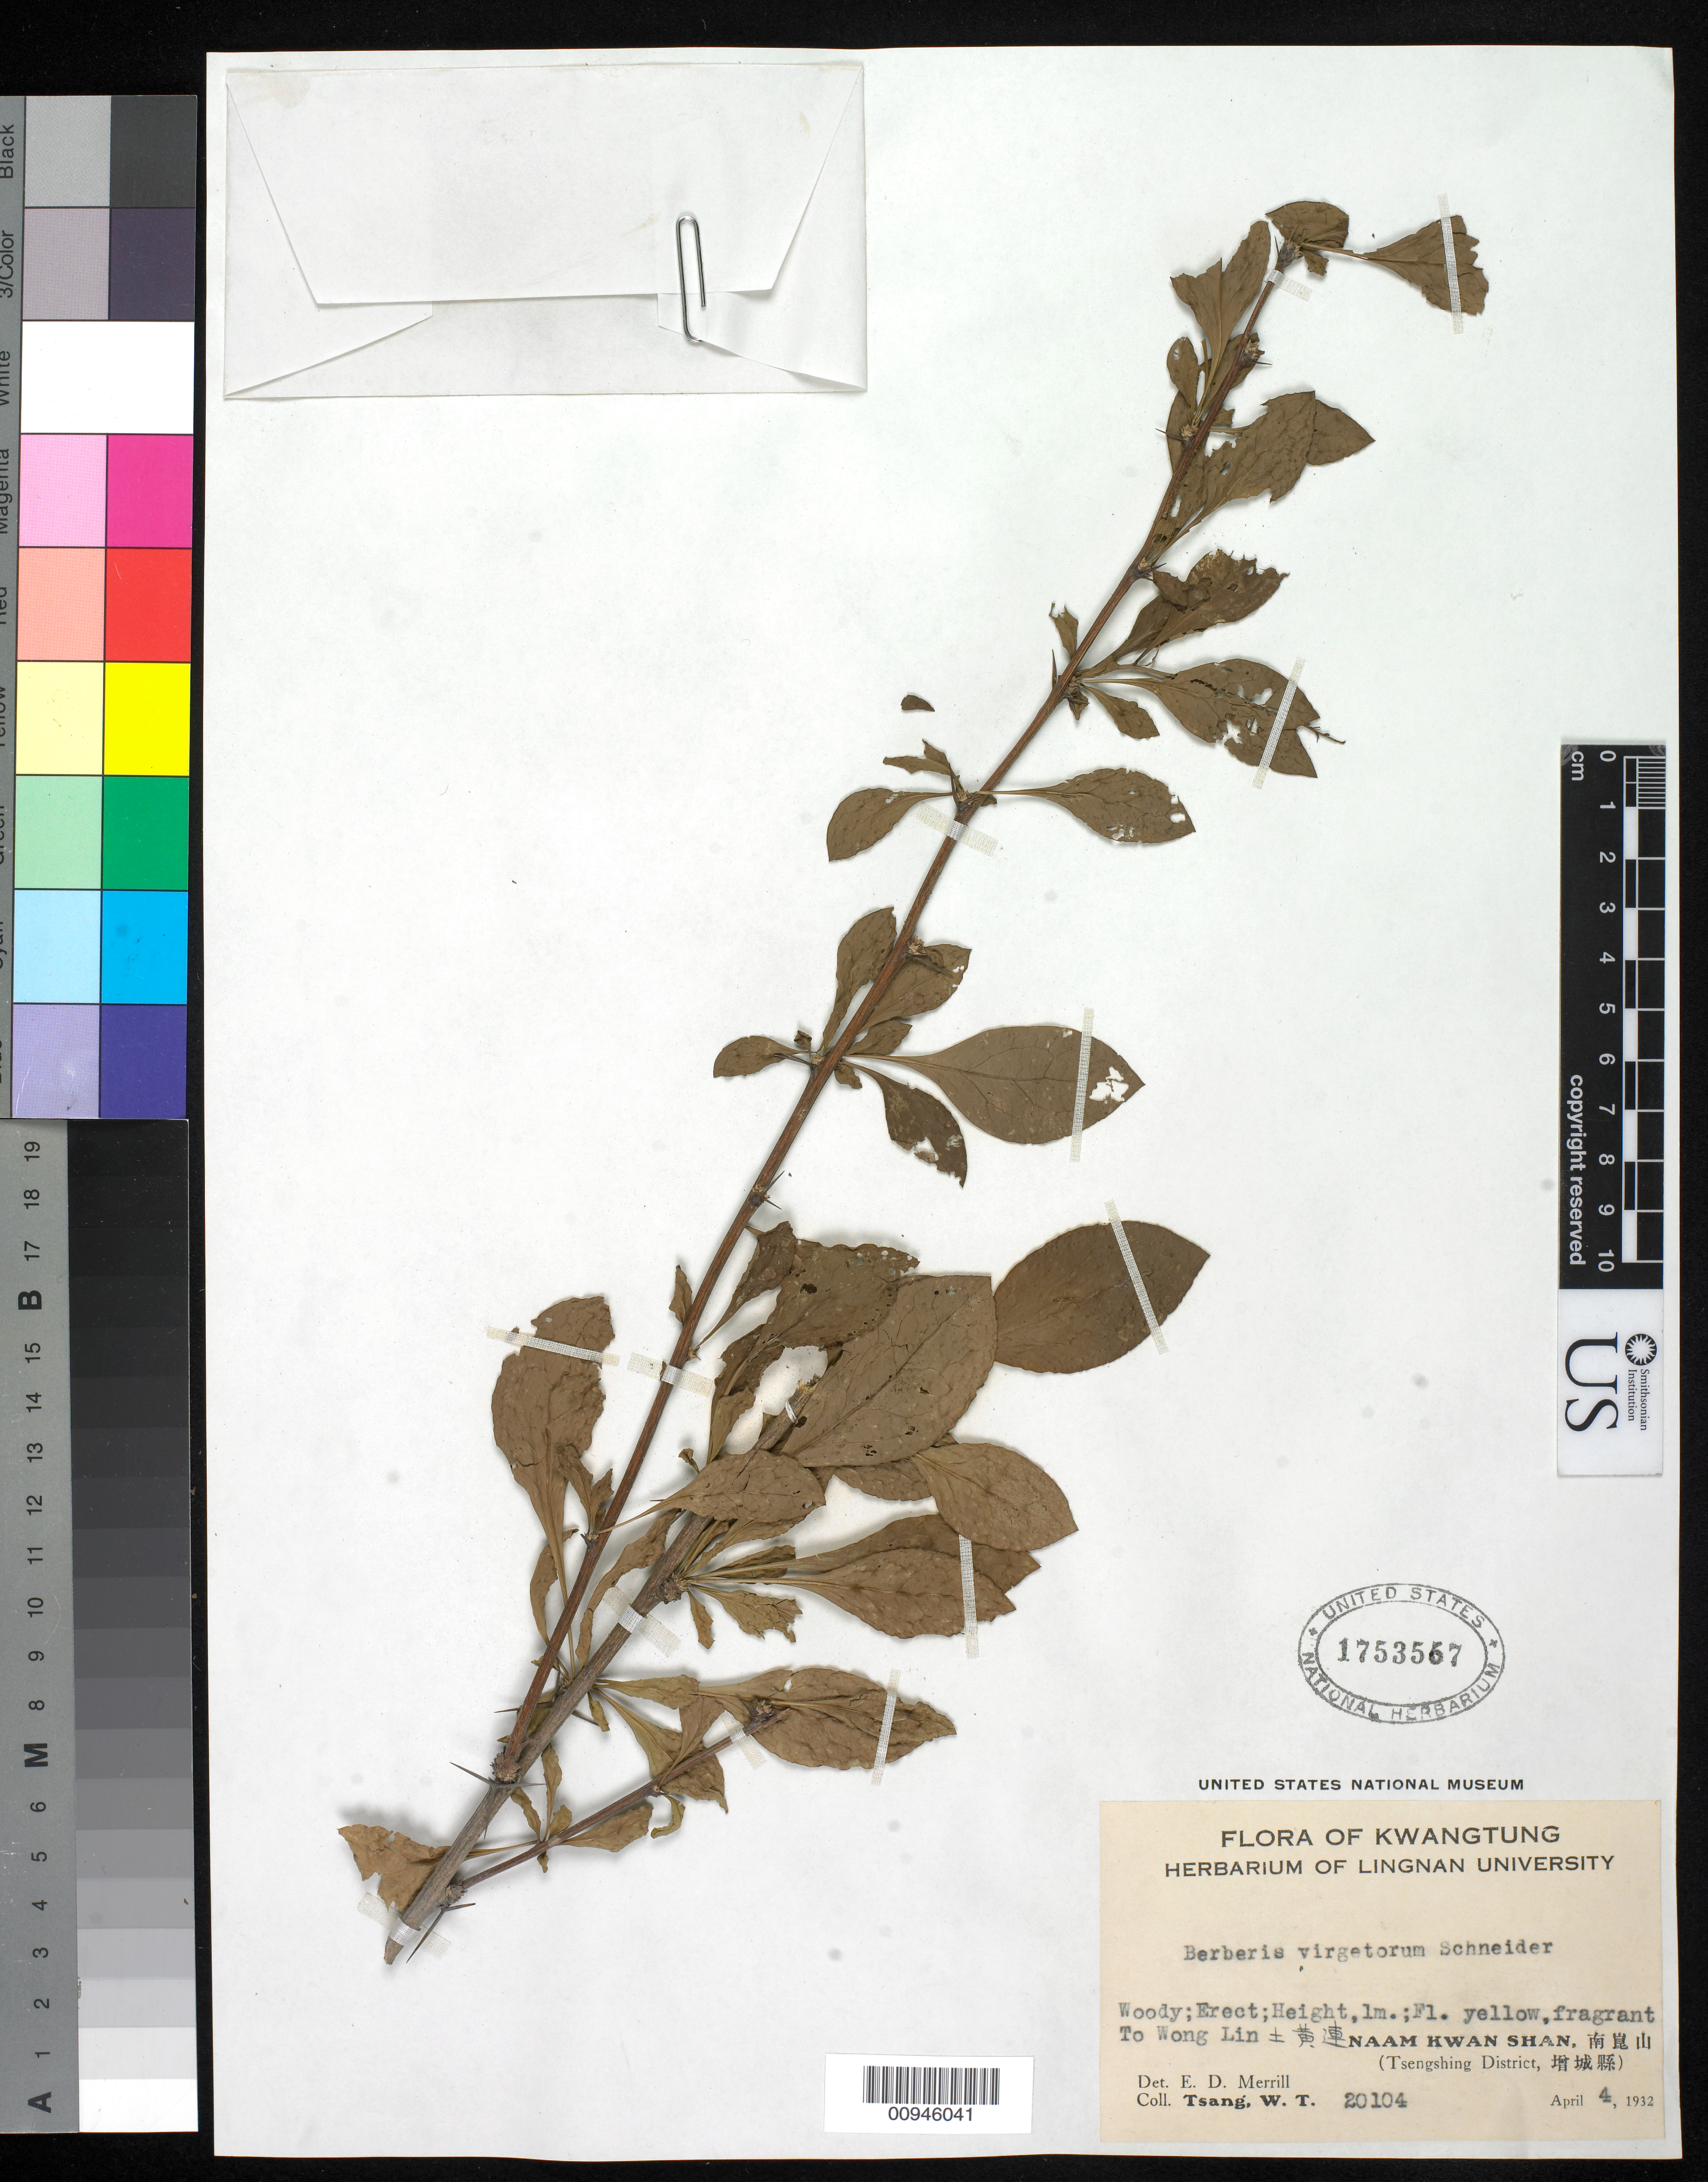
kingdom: Plantae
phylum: Tracheophyta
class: Magnoliopsida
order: Ranunculales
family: Berberidaceae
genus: Berberis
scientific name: Berberis virgetorum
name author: C.K. Schneid.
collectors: W. T. Tsang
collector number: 20104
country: China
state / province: Guangdong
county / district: Tsengshing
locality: Naam Hwan Shan, To Wong Lin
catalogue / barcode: US 1753567